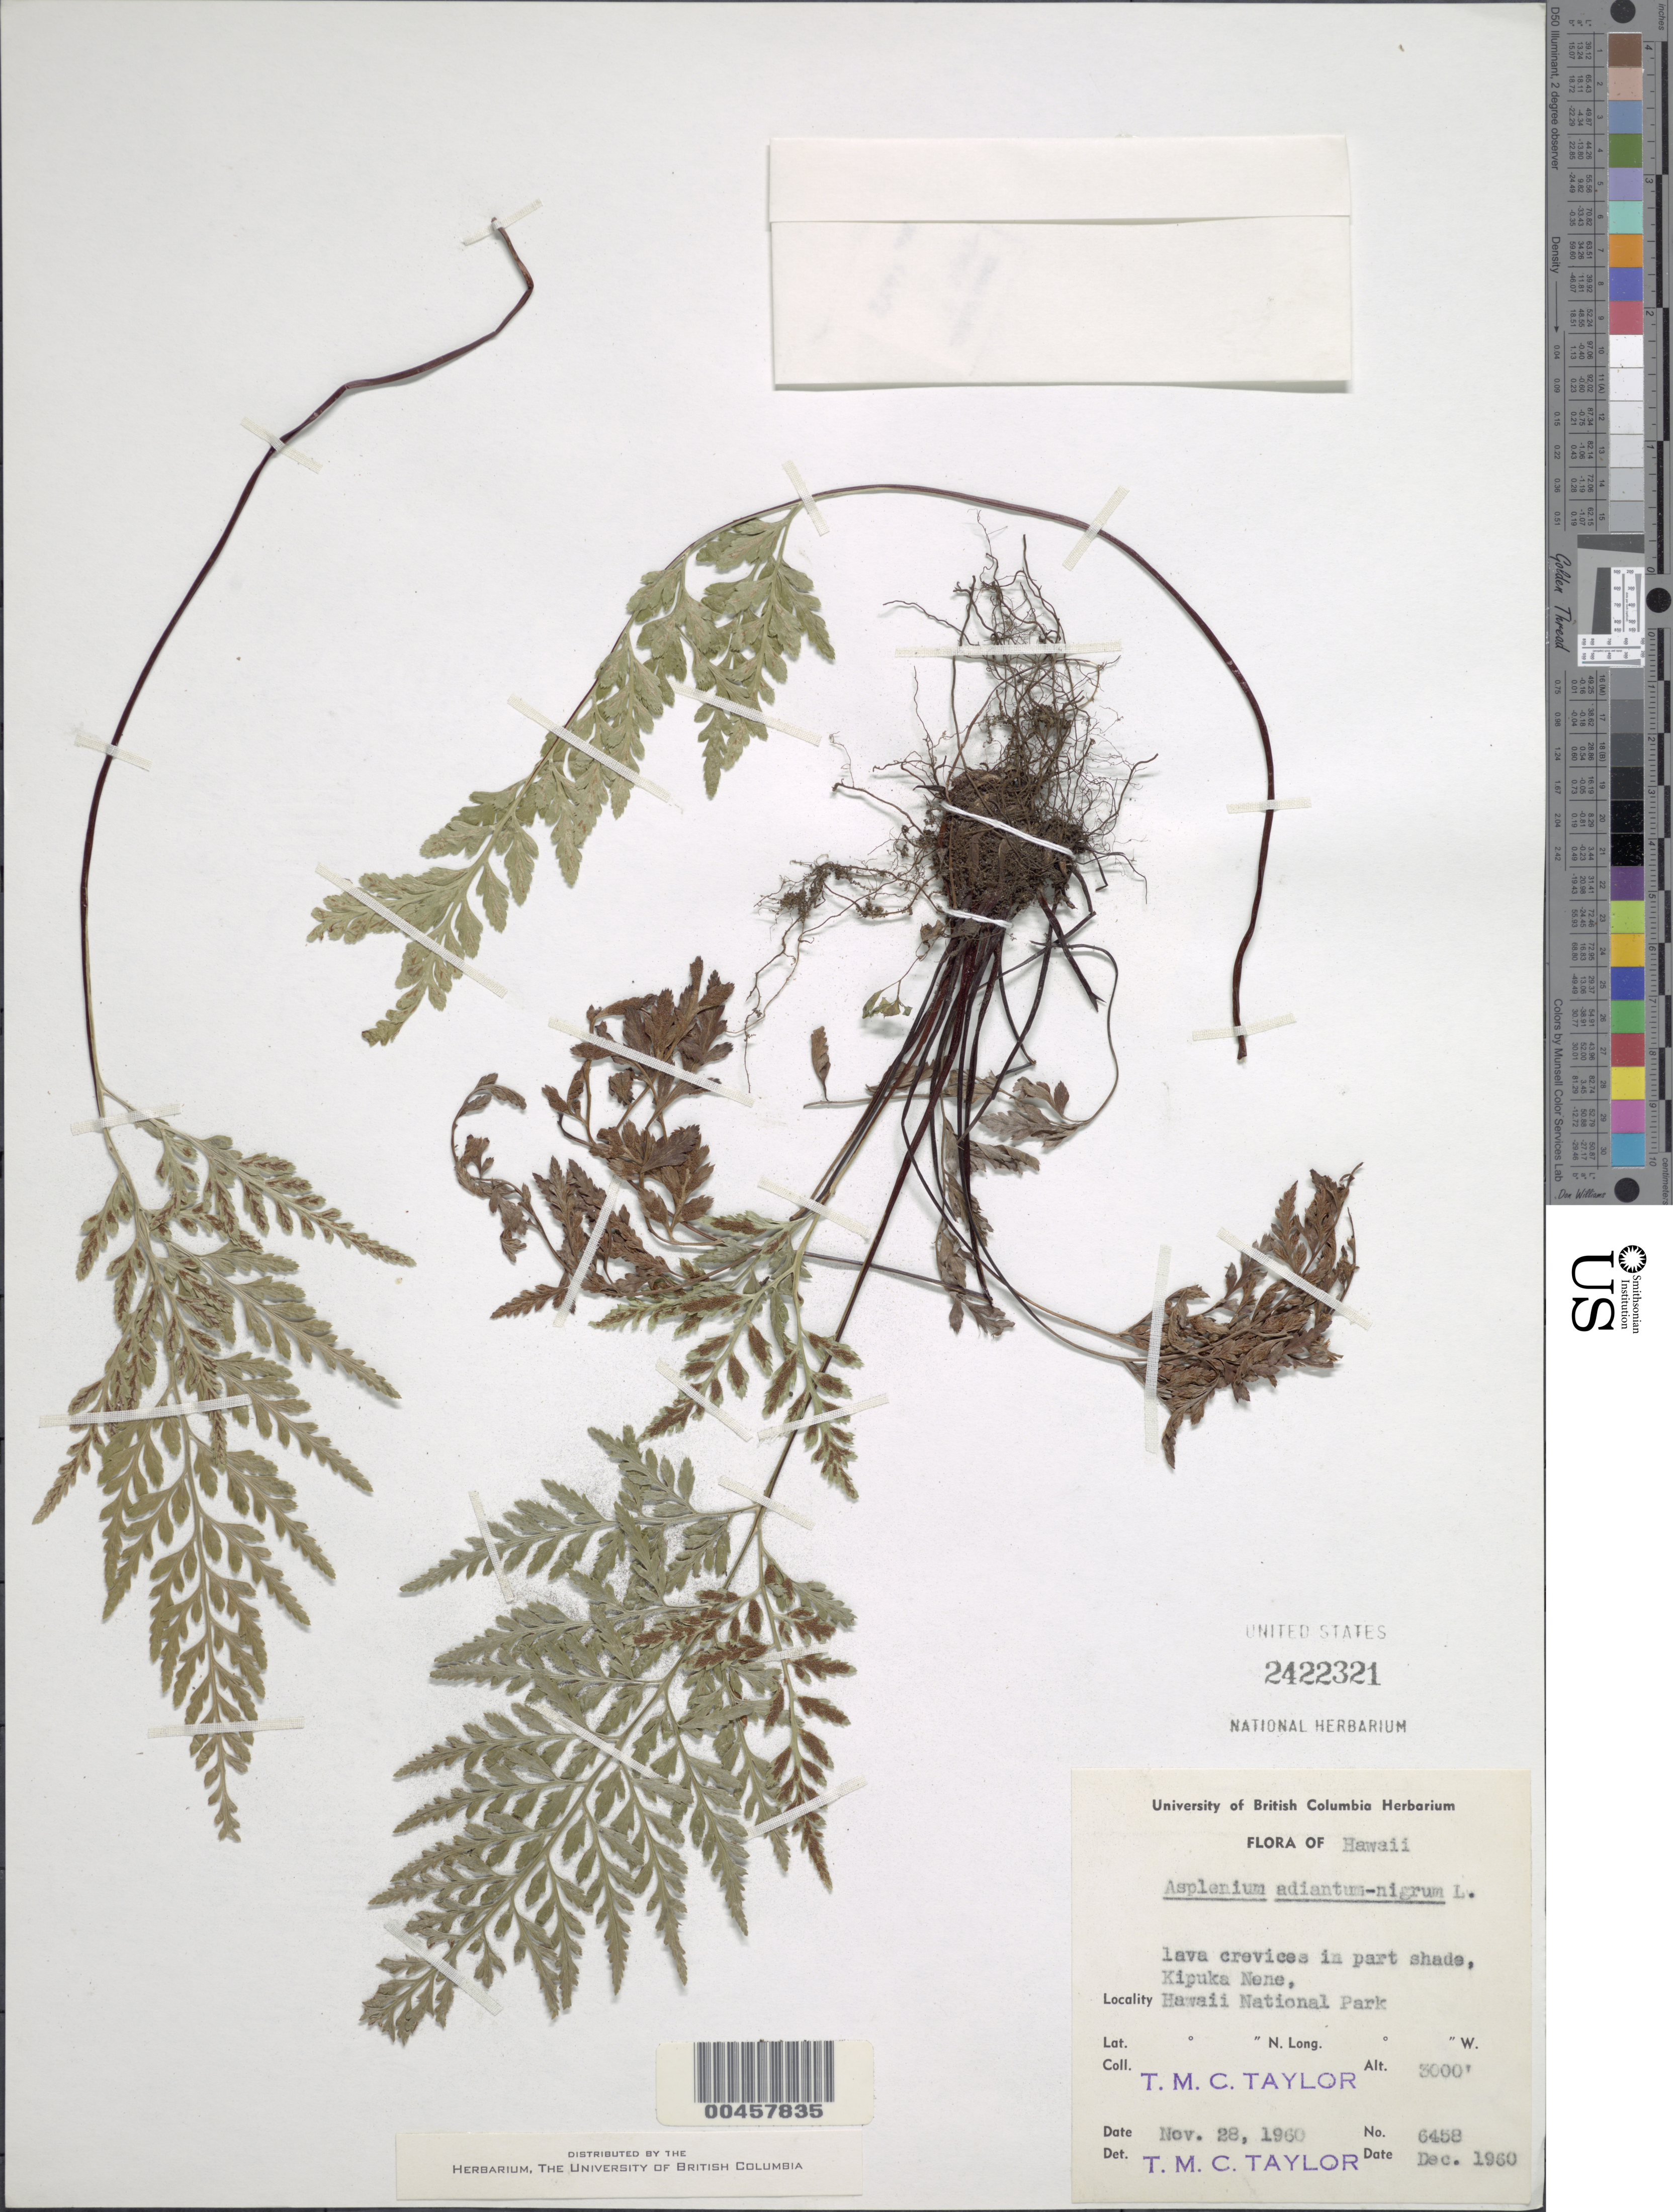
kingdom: Plantae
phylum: Tracheophyta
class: Polypodiopsida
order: Polypodiales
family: Aspleniaceae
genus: Asplenium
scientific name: Asplenium adiantum-nigrum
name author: L.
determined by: Taylor, T. M. C.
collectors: T. M. C. Taylor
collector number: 6458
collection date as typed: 28 Nov 1960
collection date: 1960-11-28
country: United States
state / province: Hawaii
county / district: Hawaii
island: Hawaii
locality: Kipuka Nene, Hawaii National Park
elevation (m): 914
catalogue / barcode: US 2422321